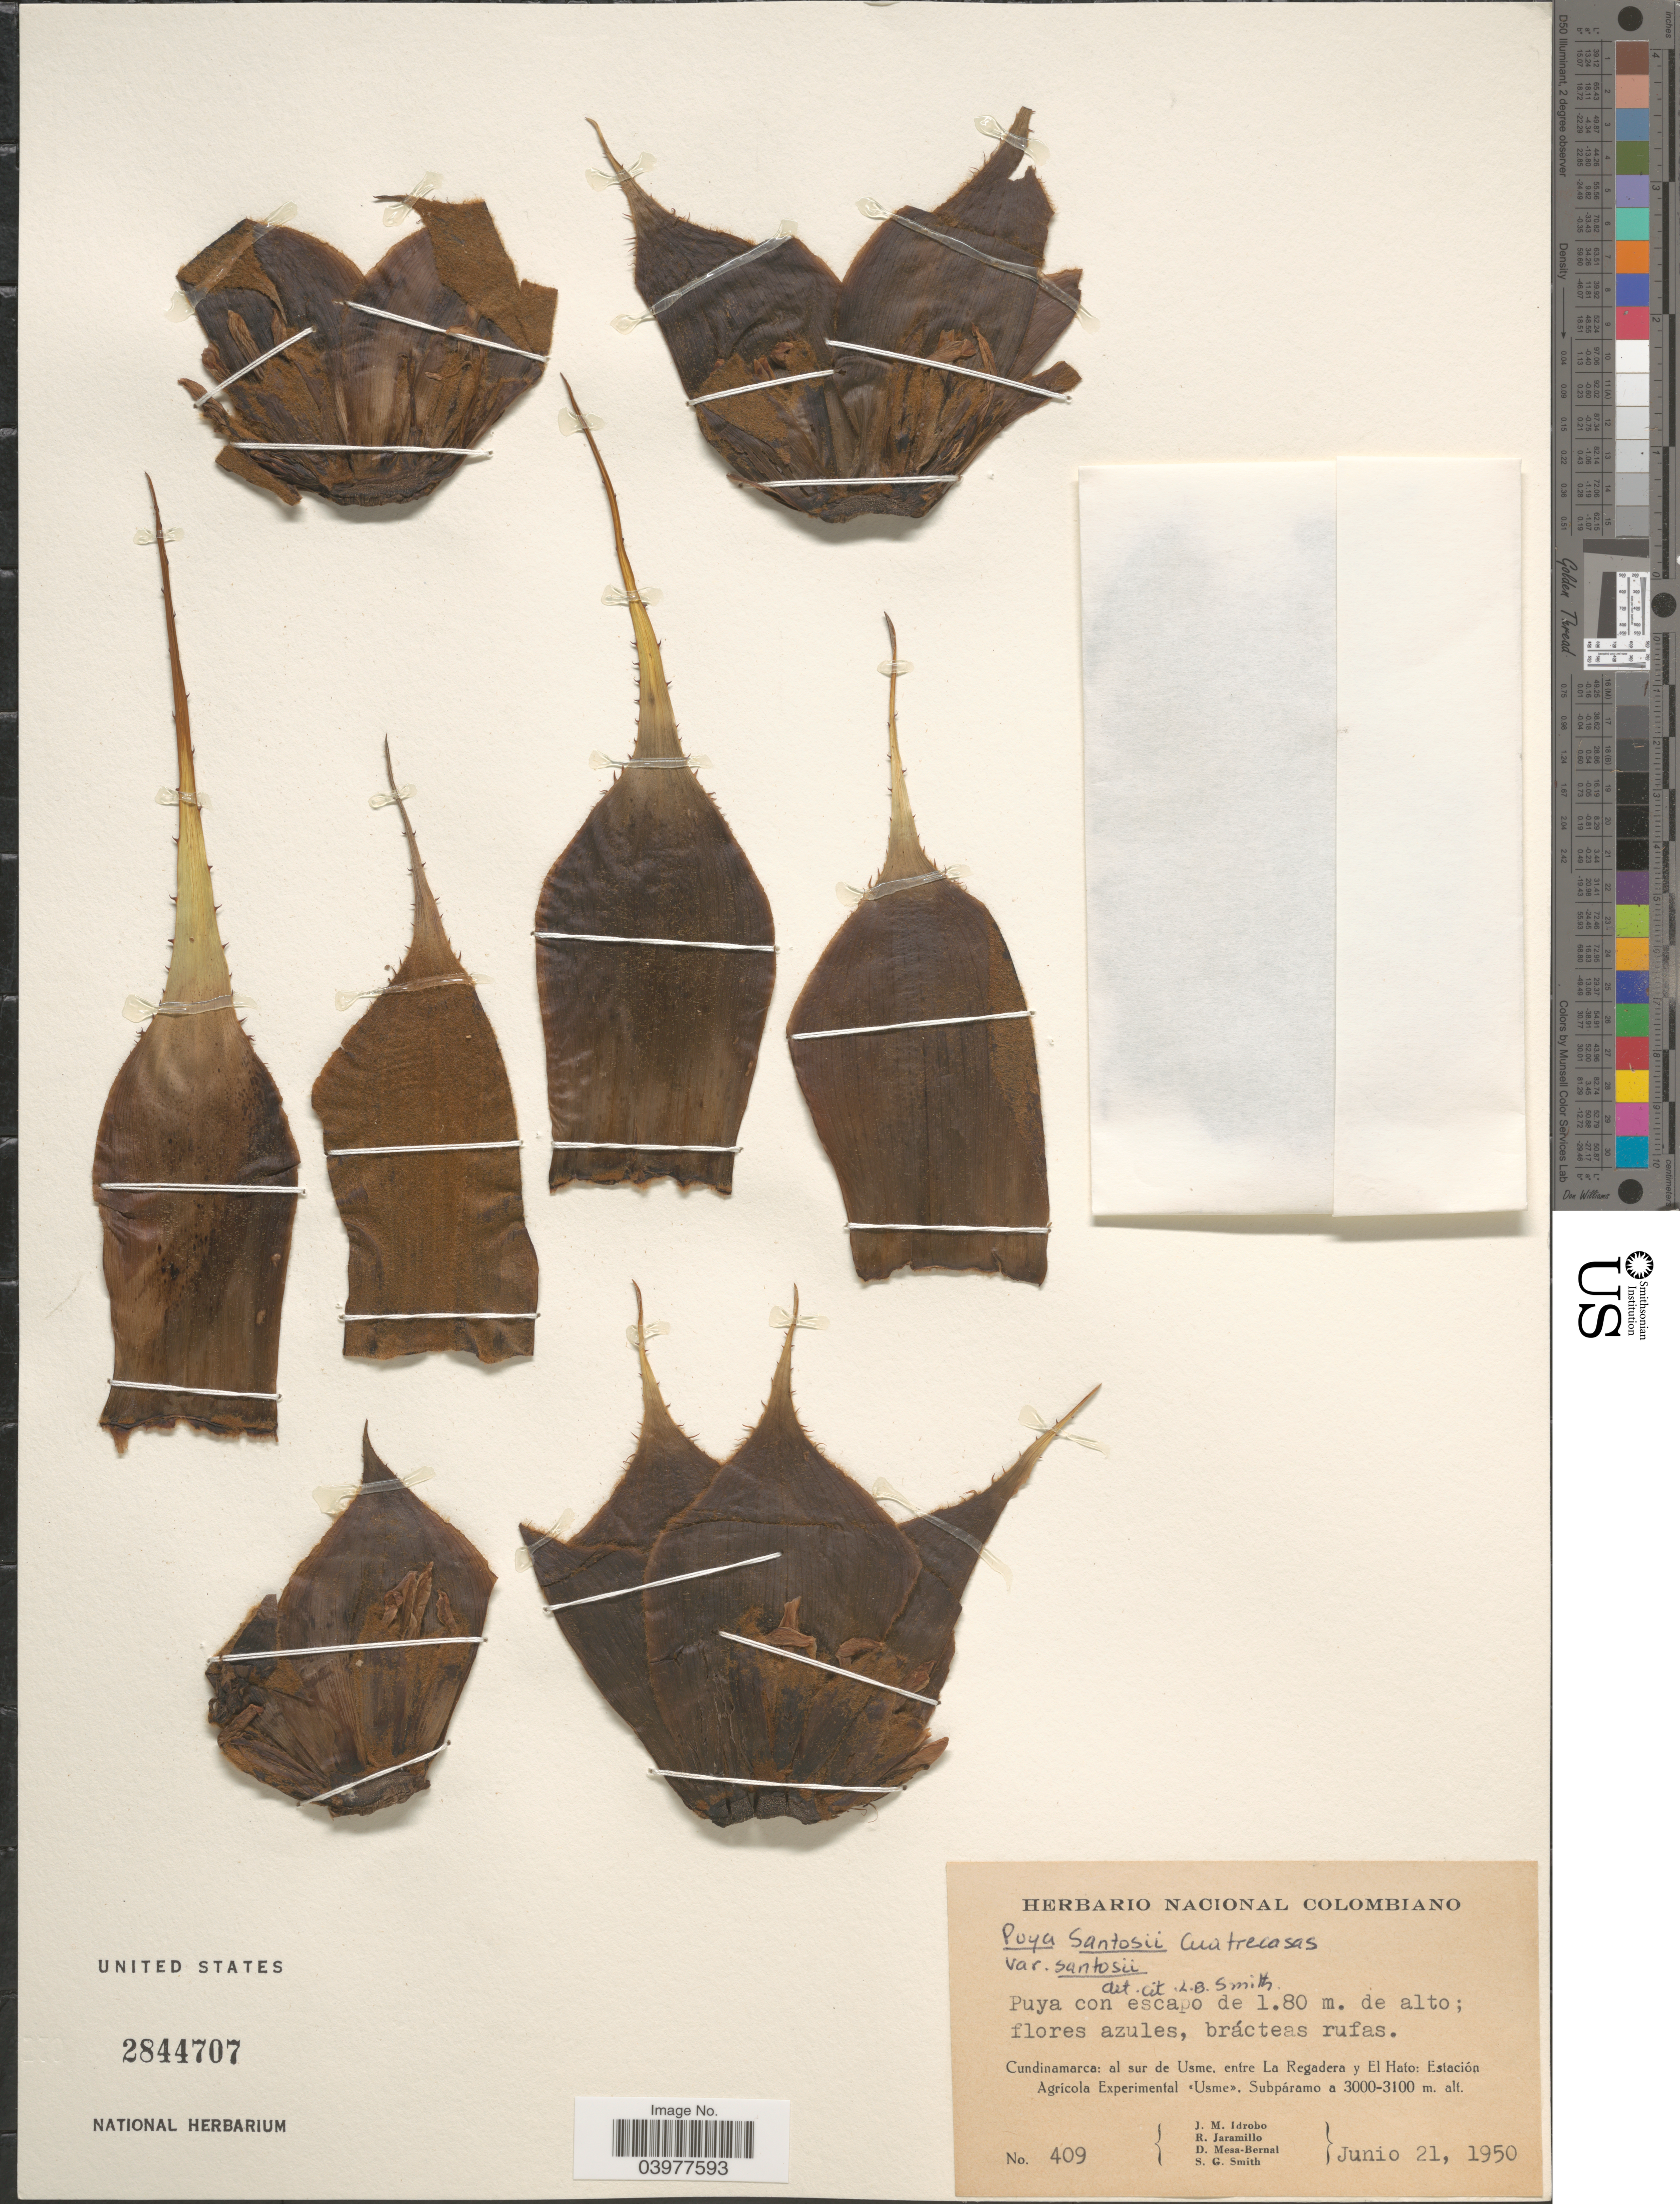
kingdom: Plantae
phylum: Tracheophyta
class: Liliopsida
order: Poales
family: Bromeliaceae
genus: Puya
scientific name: Puya santosii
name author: Cuatrec.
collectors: J. M. Idrobo, R. Jaramillo, D. Mesa-Bernal & S. G. Smith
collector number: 409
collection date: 1950-06-21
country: Colombia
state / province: Cundinamarca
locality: Al sur de Usme, entre La Regadera y El Hato: Estación Agricola Experimental «Usme». Subpáramo.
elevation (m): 3000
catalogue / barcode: US 2844707